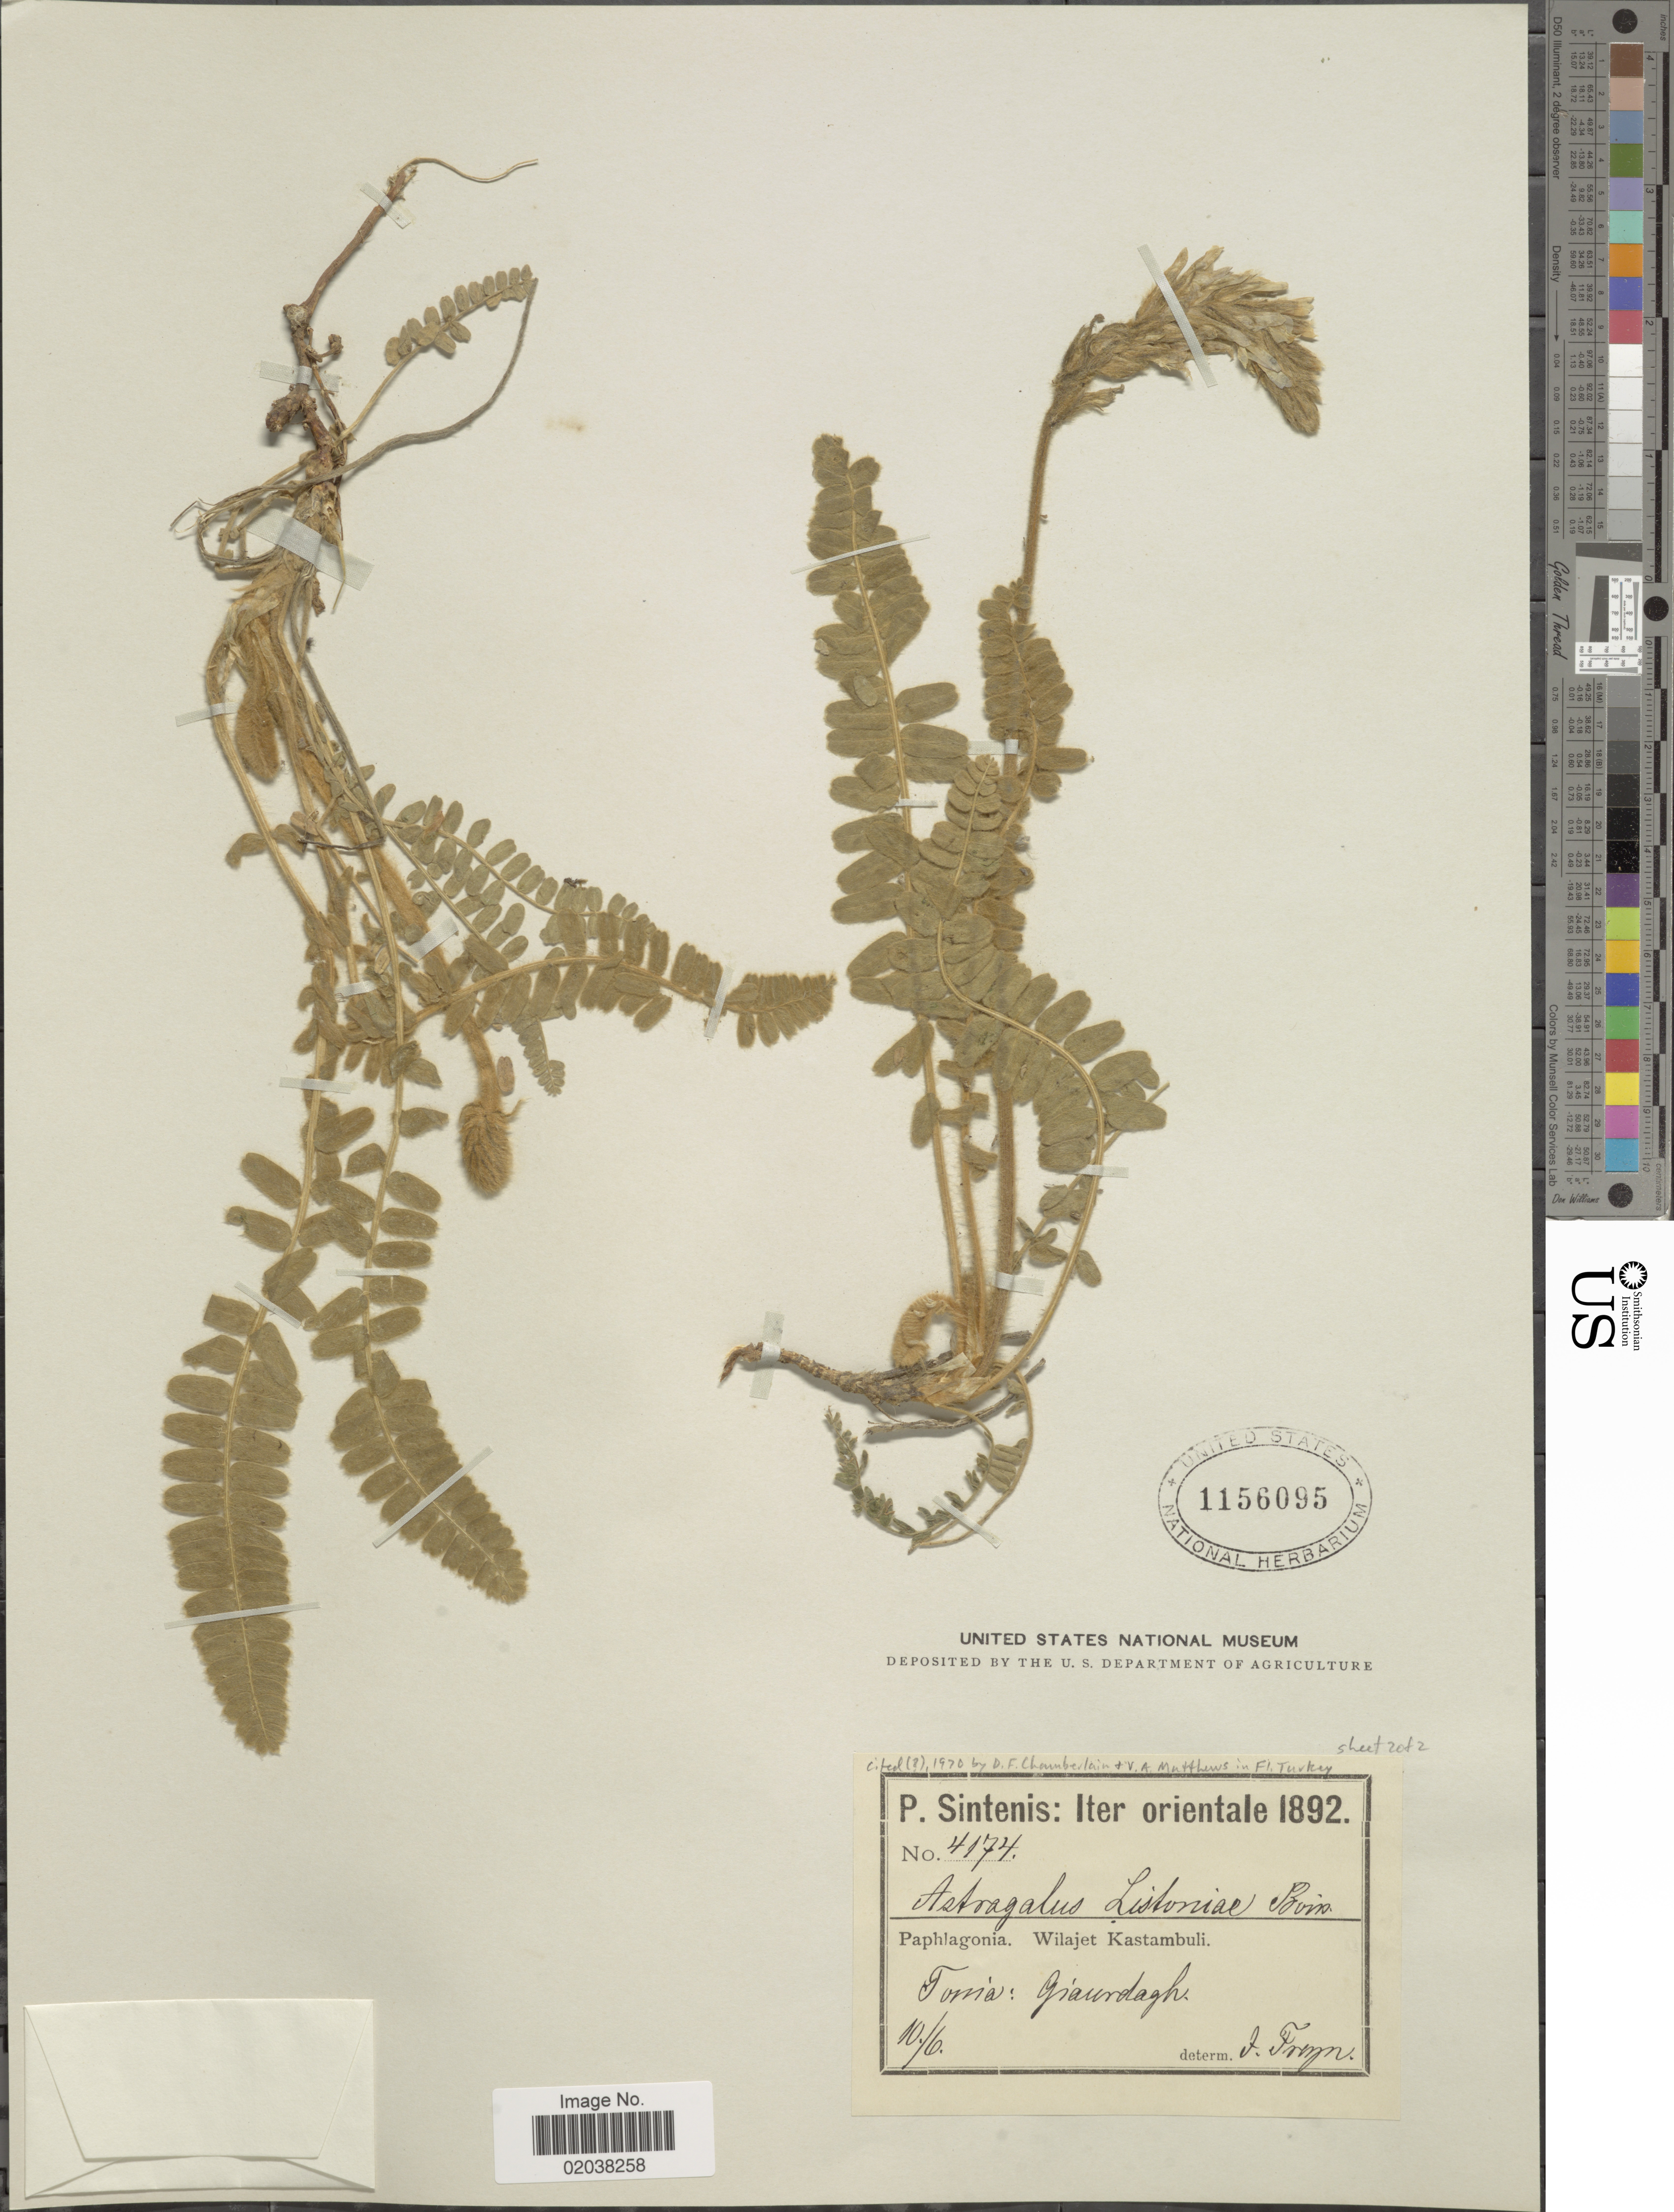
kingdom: Plantae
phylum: Tracheophyta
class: Magnoliopsida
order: Fabales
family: Fabaceae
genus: Astragalus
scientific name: Astragalus listoniae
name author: Boiss.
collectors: P. Sintenis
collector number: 4174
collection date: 1892-06-10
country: Turkey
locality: Iter orientale, Paplagonia, Wilajet Kastambuli, Tossia: Giaurdagh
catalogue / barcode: US 1156095